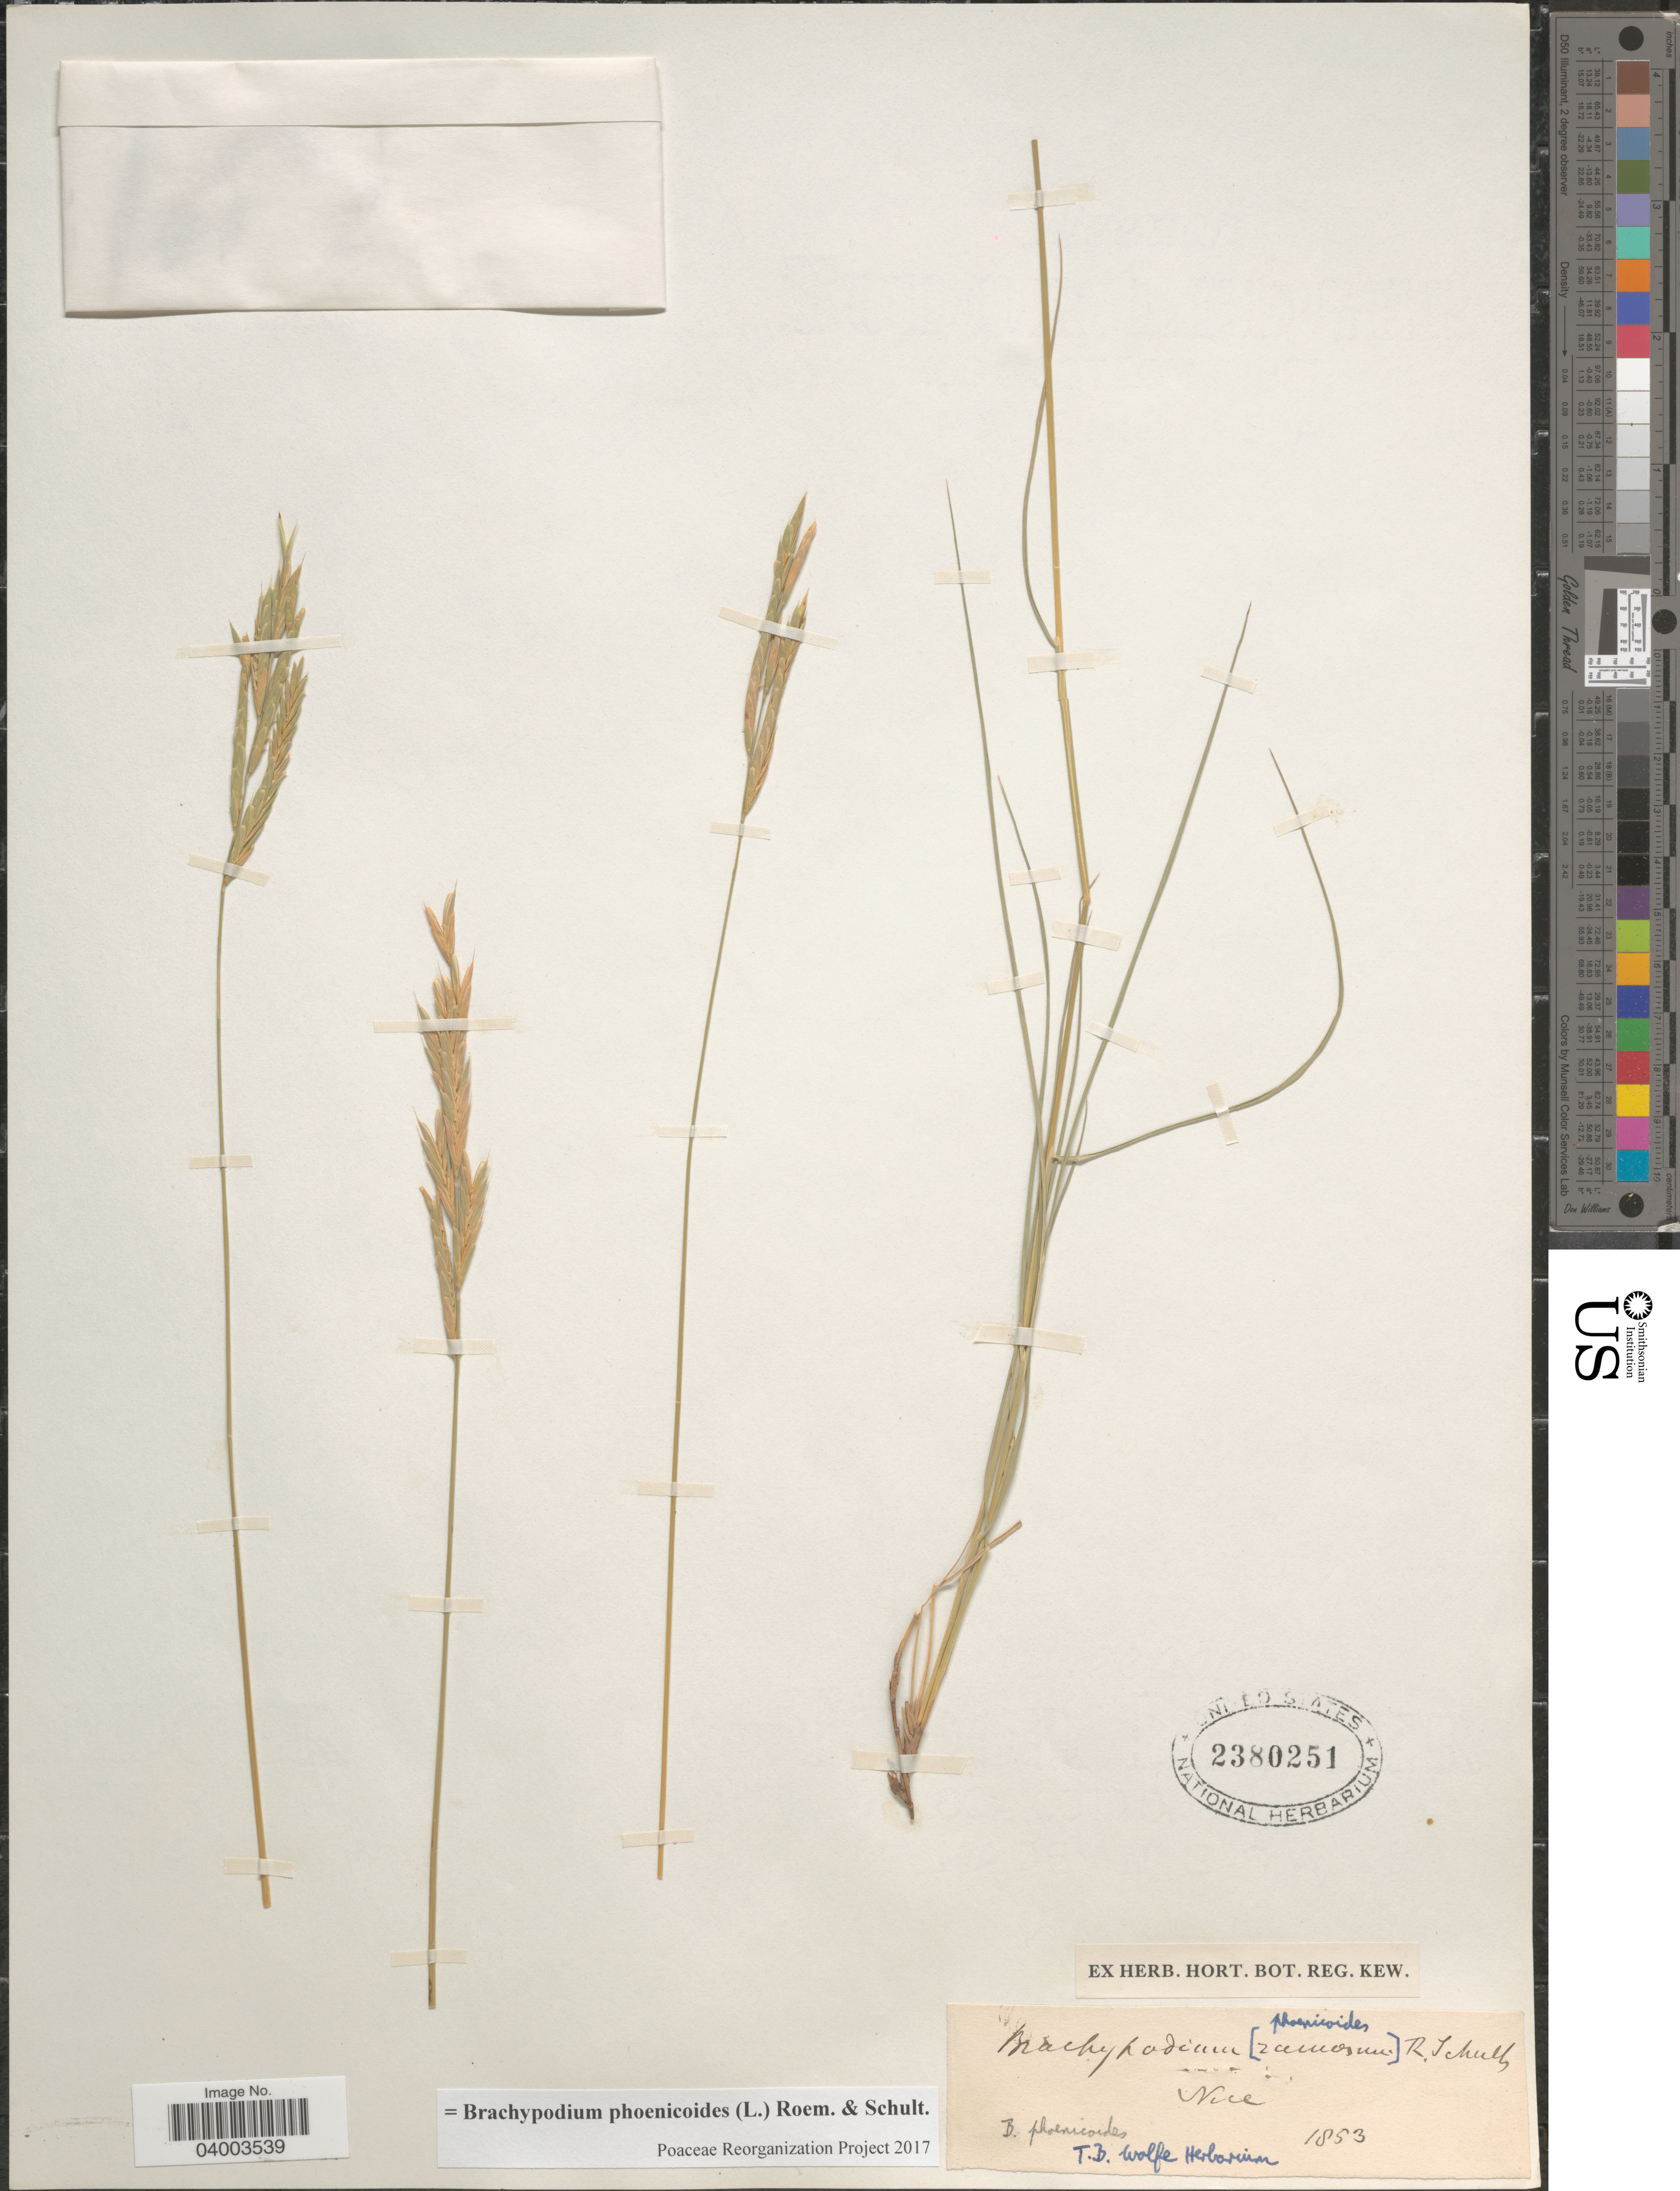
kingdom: Plantae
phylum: Tracheophyta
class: Liliopsida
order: Poales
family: Poaceae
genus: Brachypodium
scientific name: Brachypodium phoenicoides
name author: (L.) Roem. & Schult.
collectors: Ex Herb. T. B. Wolfe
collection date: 1853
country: France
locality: Nice.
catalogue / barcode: US 2380251